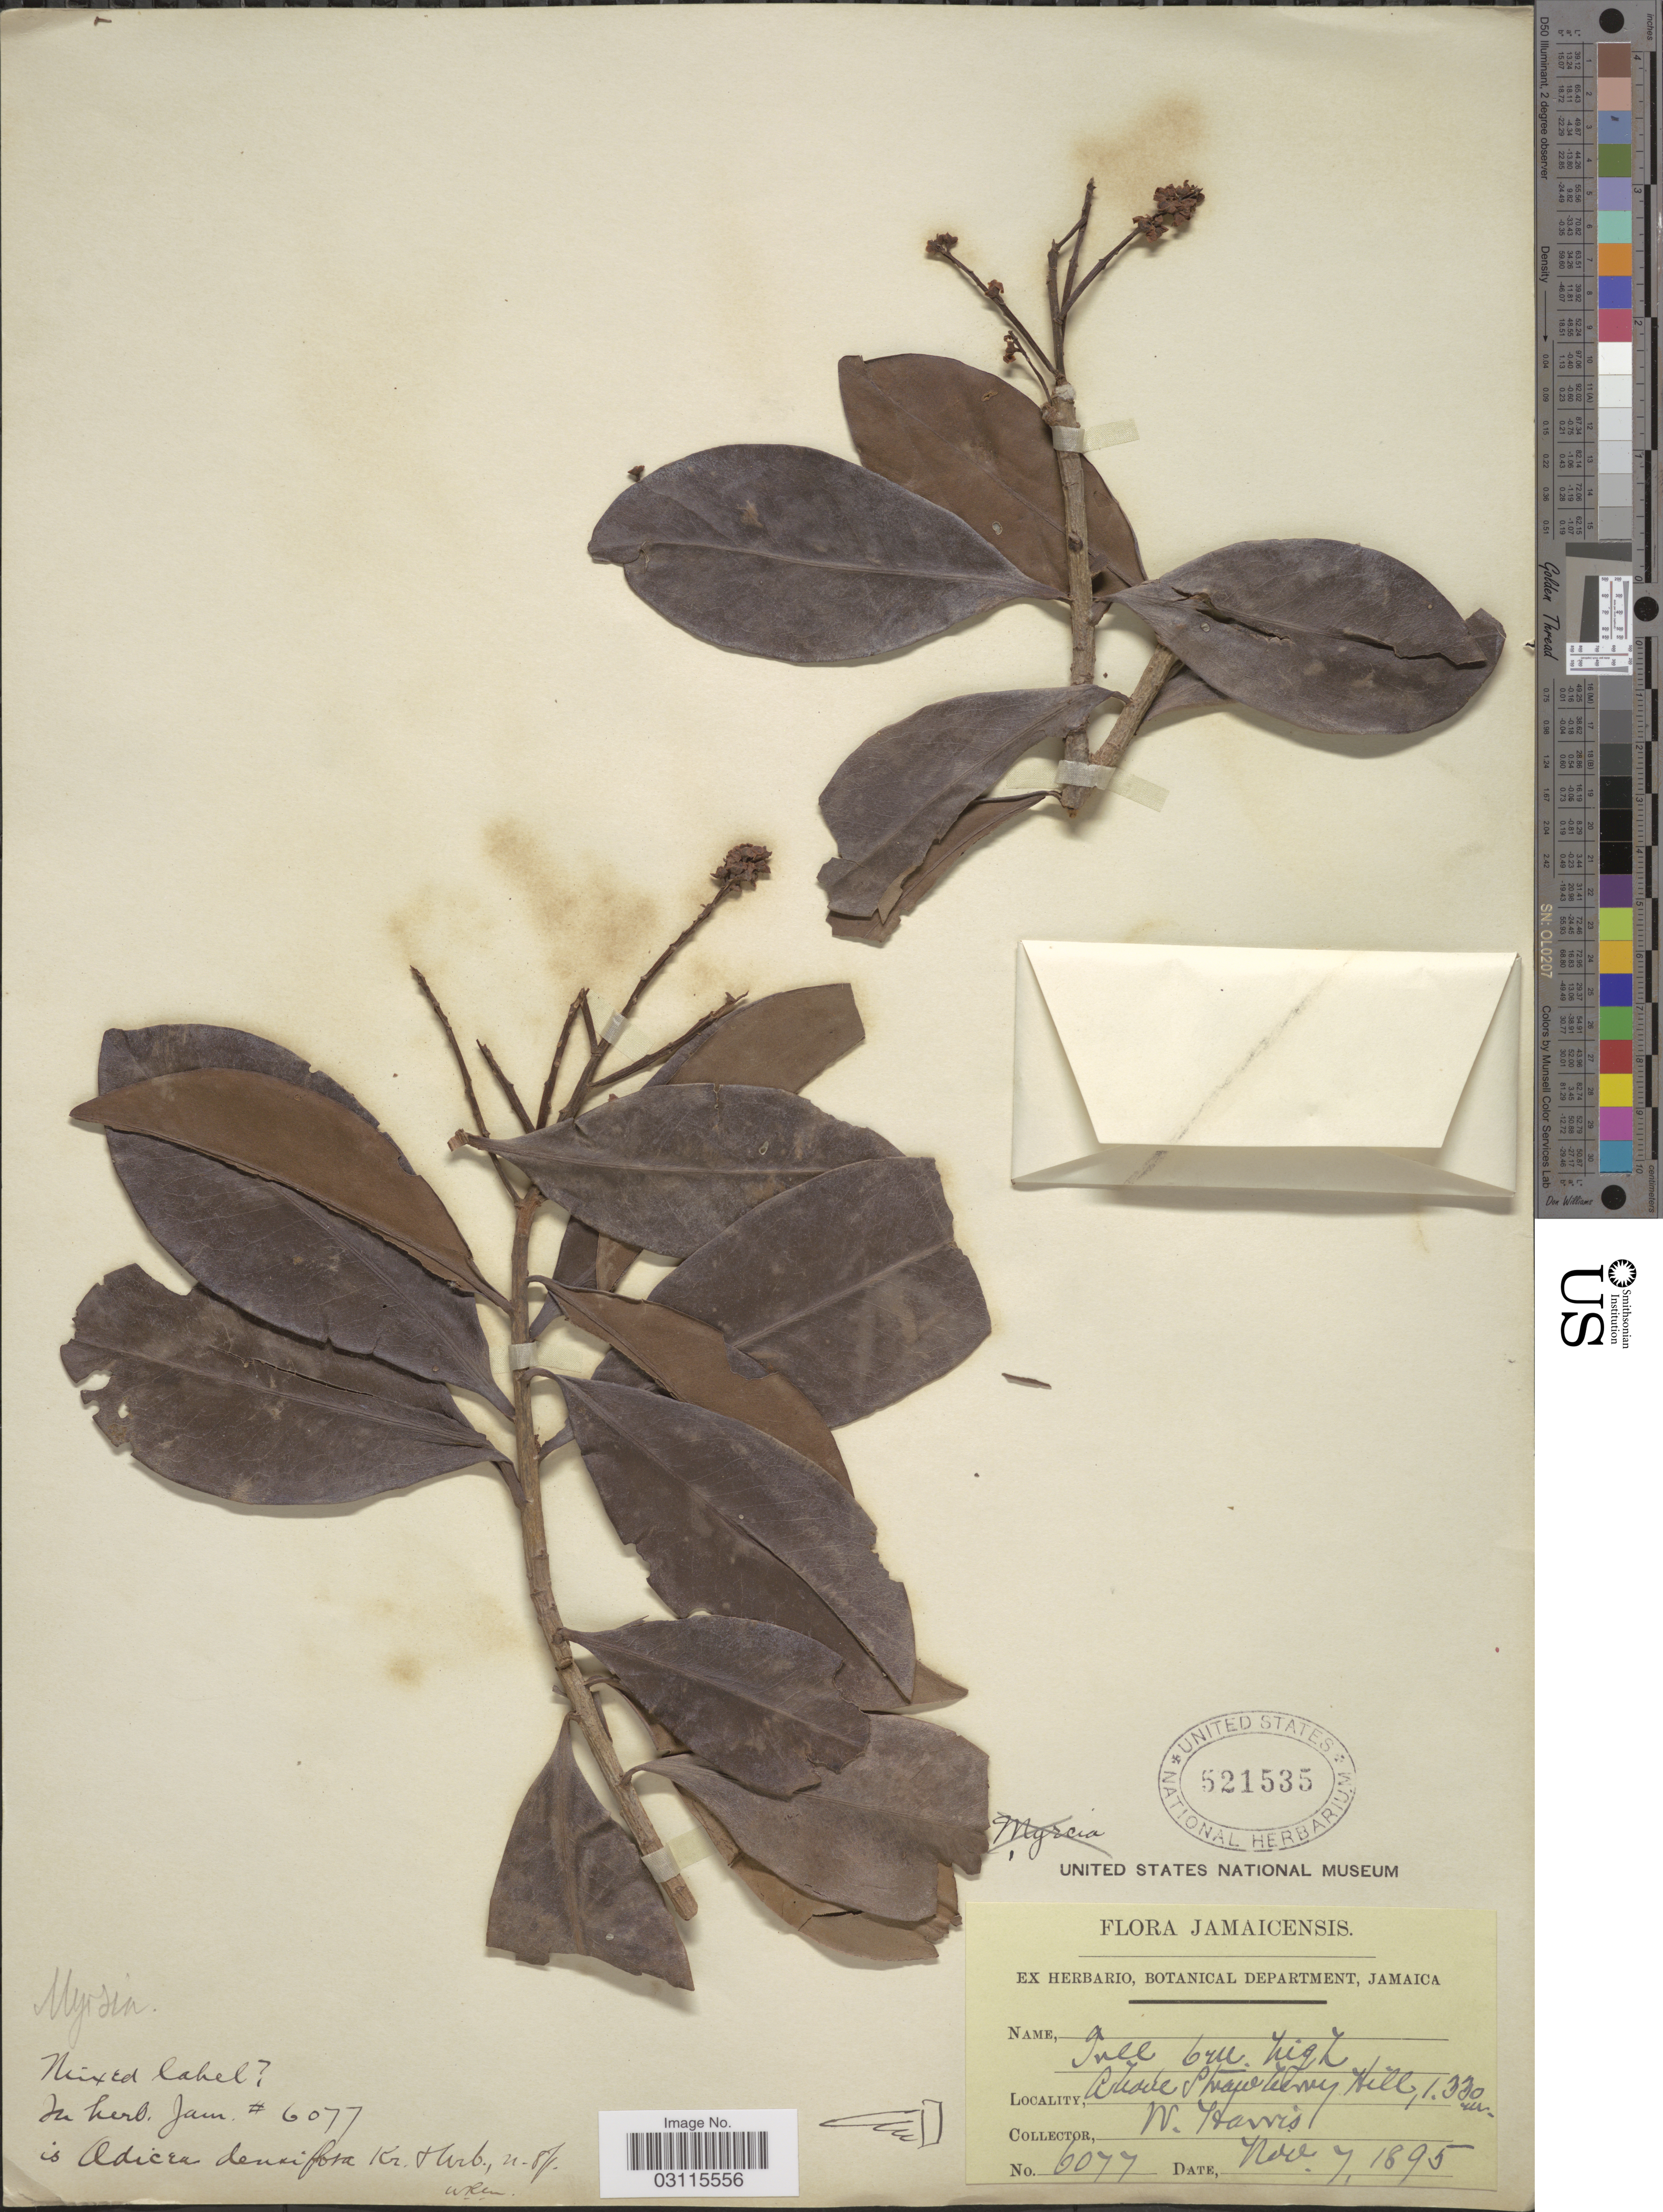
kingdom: Plantae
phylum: Tracheophyta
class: Magnoliopsida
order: Ericales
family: Primulaceae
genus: Wallenia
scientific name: Wallenia sp.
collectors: W. Harris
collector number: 6077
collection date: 1895-11-07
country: Jamaica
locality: Above Strawberry Hill.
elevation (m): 1330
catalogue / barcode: US 521535